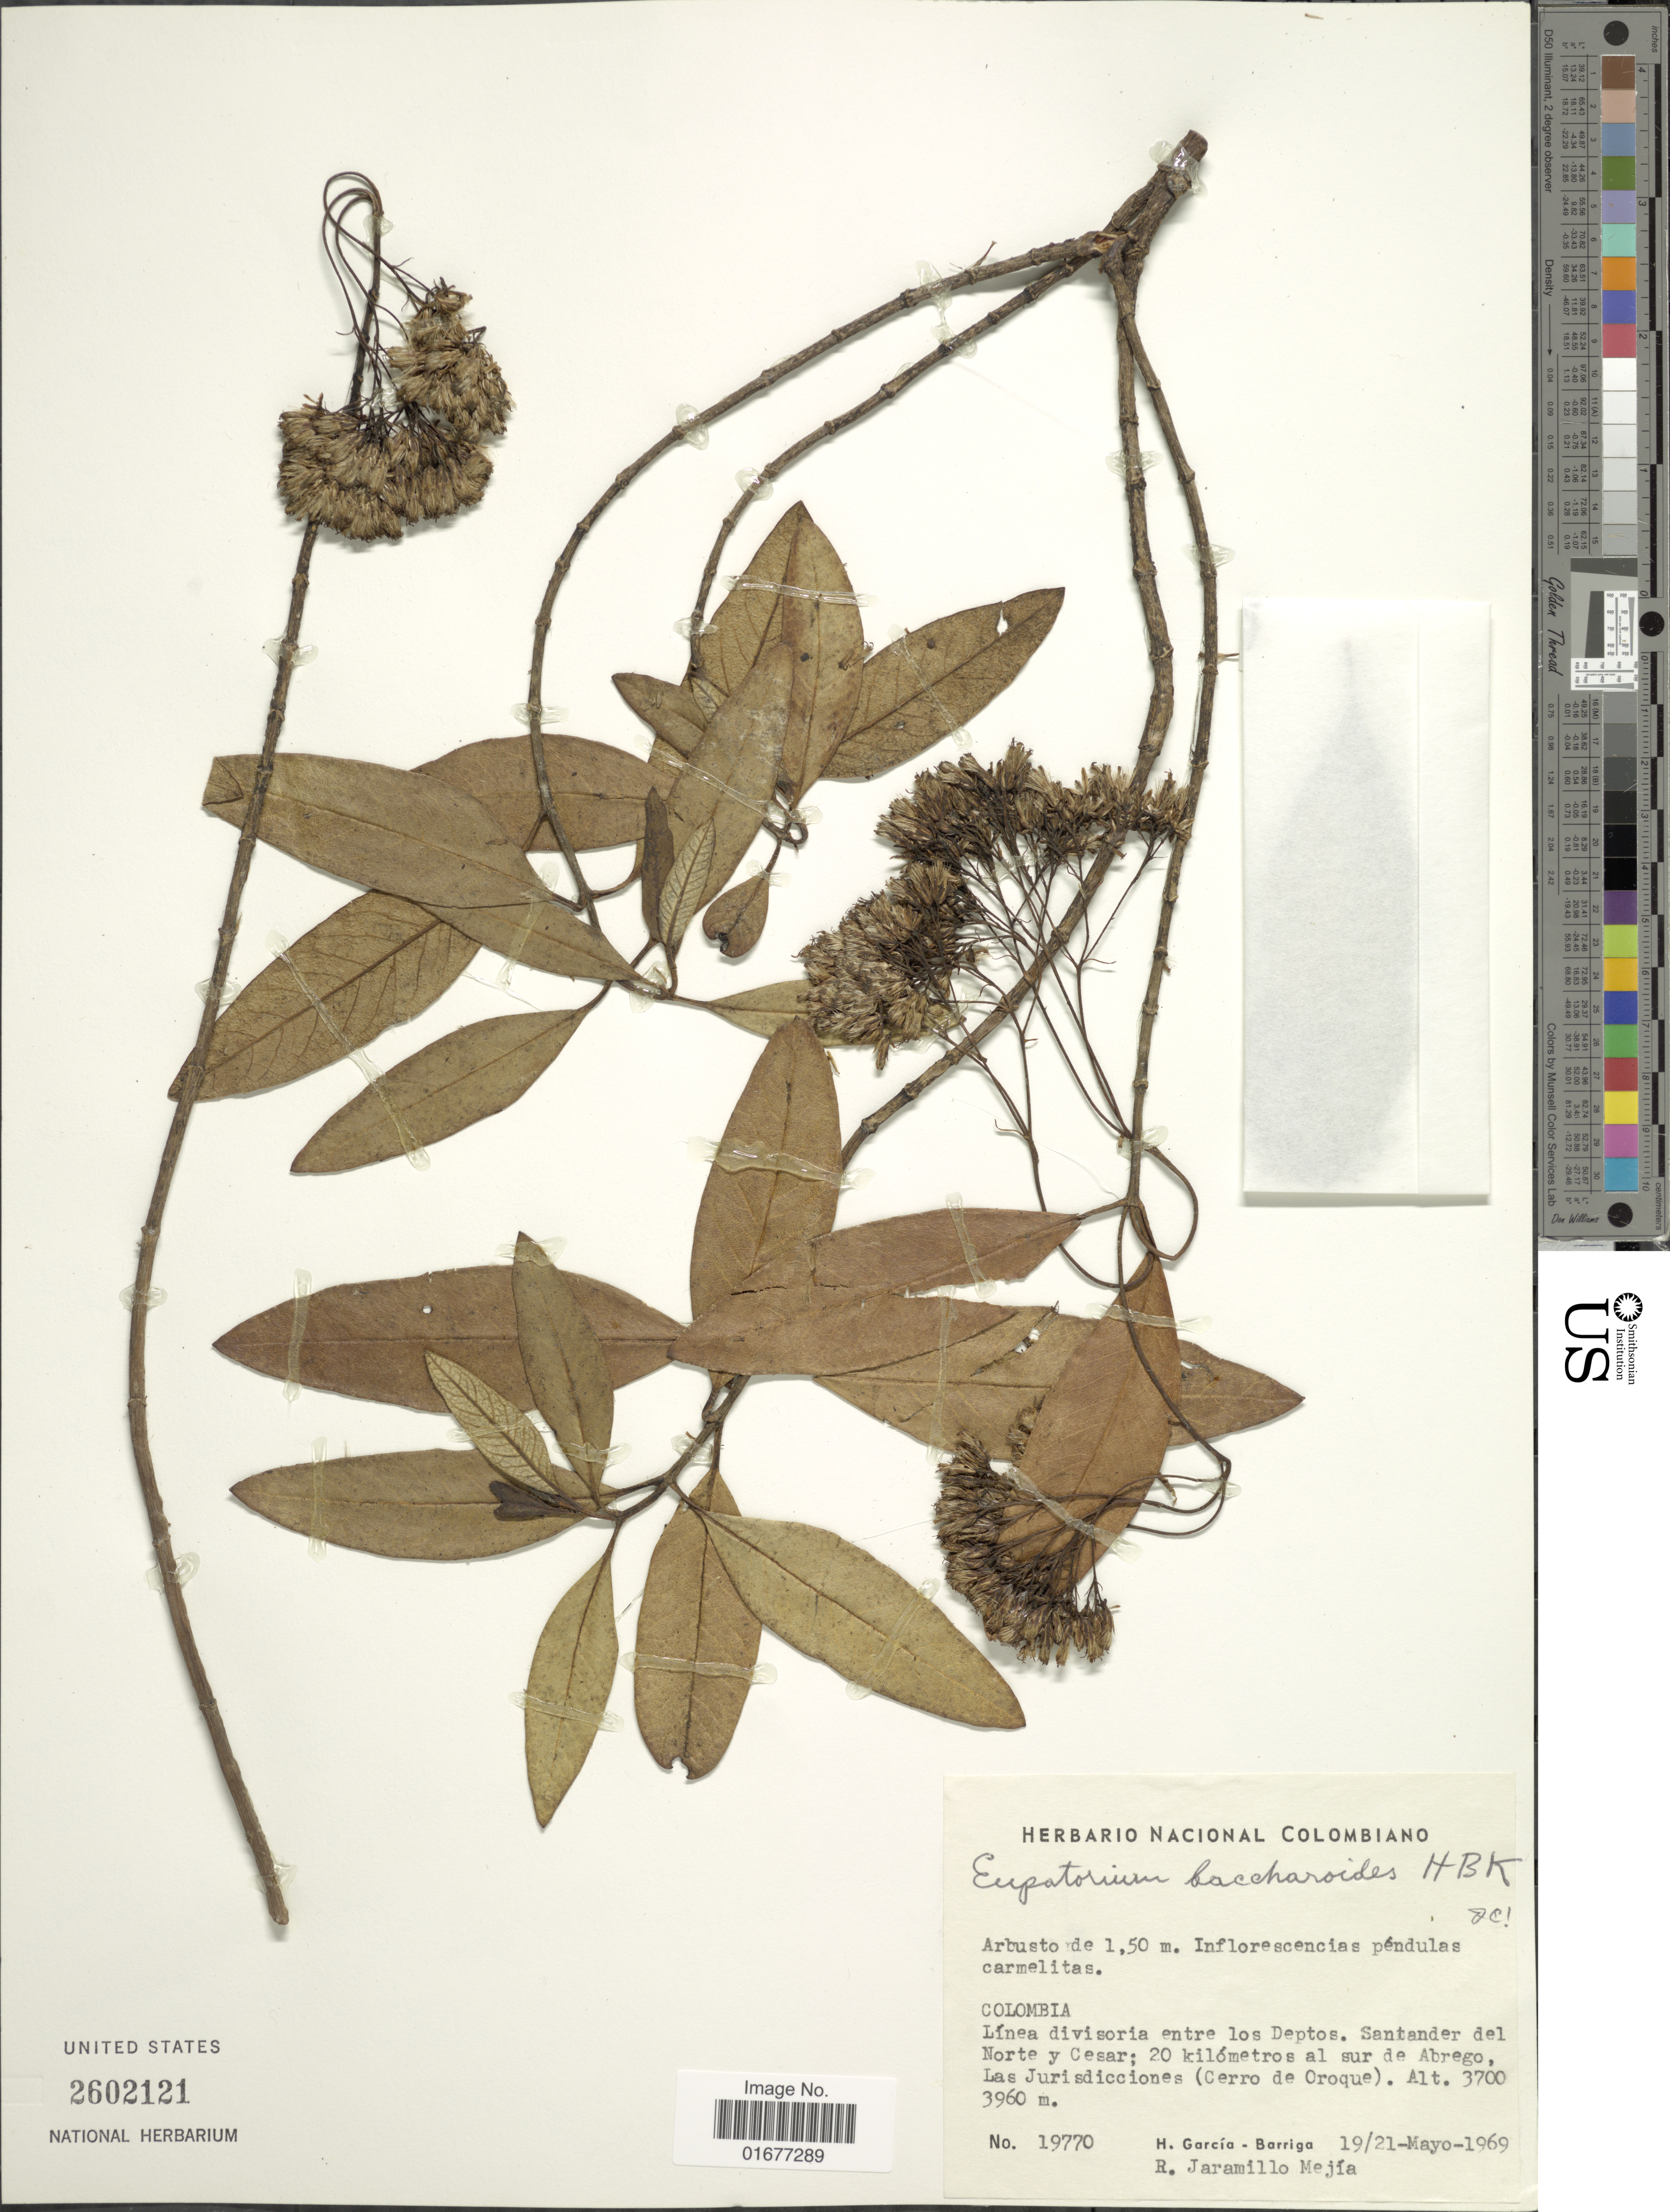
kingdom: Plantae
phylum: Tracheophyta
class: Magnoliopsida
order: Asterales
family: Asteraceae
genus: Ageratina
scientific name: Ageratina baccharoides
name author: (Kunth) R.M. King & H. Rob.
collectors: H. García Barriga & R. Jaramillo M.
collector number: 19770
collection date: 1969-05-19/1969-05-21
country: Colombia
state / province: Norte de Santander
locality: Linea divisoria entre los Deptos, Santander del Norte y Cesar, 20 kilometros al sur de Abrego, Las Jurisdicciones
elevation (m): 3700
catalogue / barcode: US 2602121